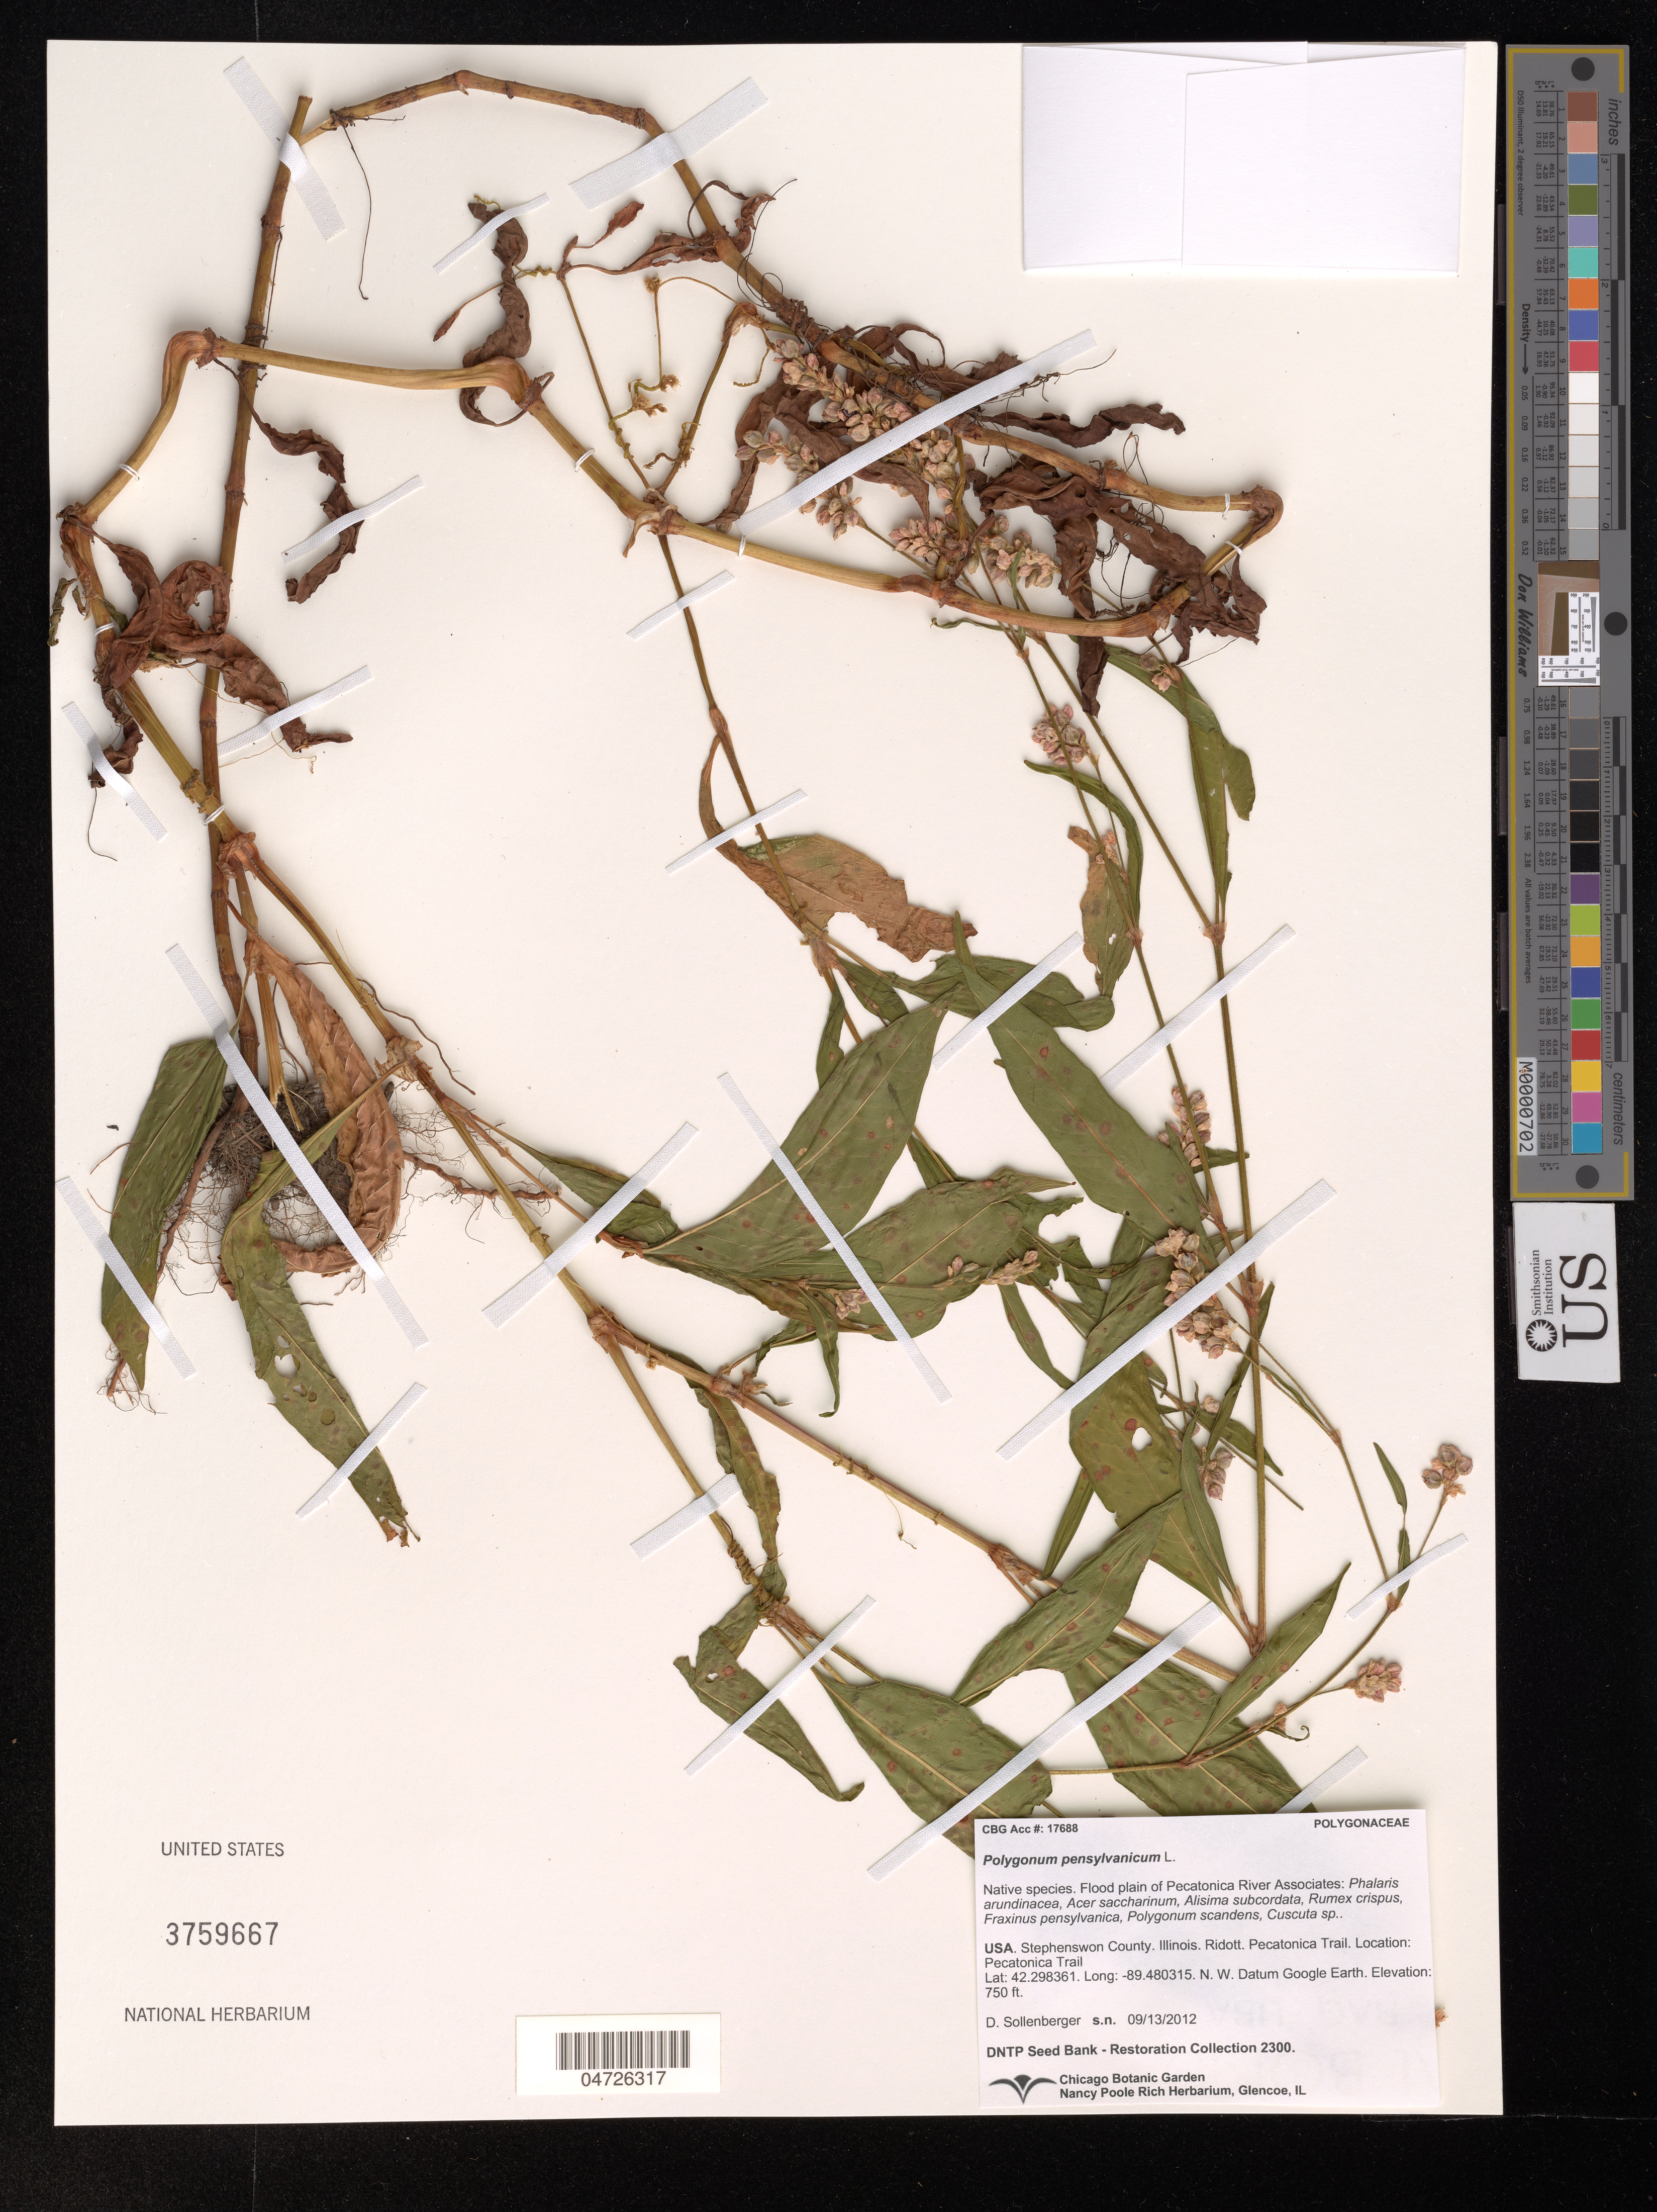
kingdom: Plantae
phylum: Tracheophyta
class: Magnoliopsida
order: Caryophyllales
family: Polygonaceae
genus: Polygonum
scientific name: Polygonum pensylvanicum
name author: L.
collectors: D. Sollenberger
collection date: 2012-09-13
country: United States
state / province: Illinois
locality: Stephenswon County. Ridott. Pecatonica Trail. Pecatonica Trail.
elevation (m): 229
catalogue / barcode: US 3759667